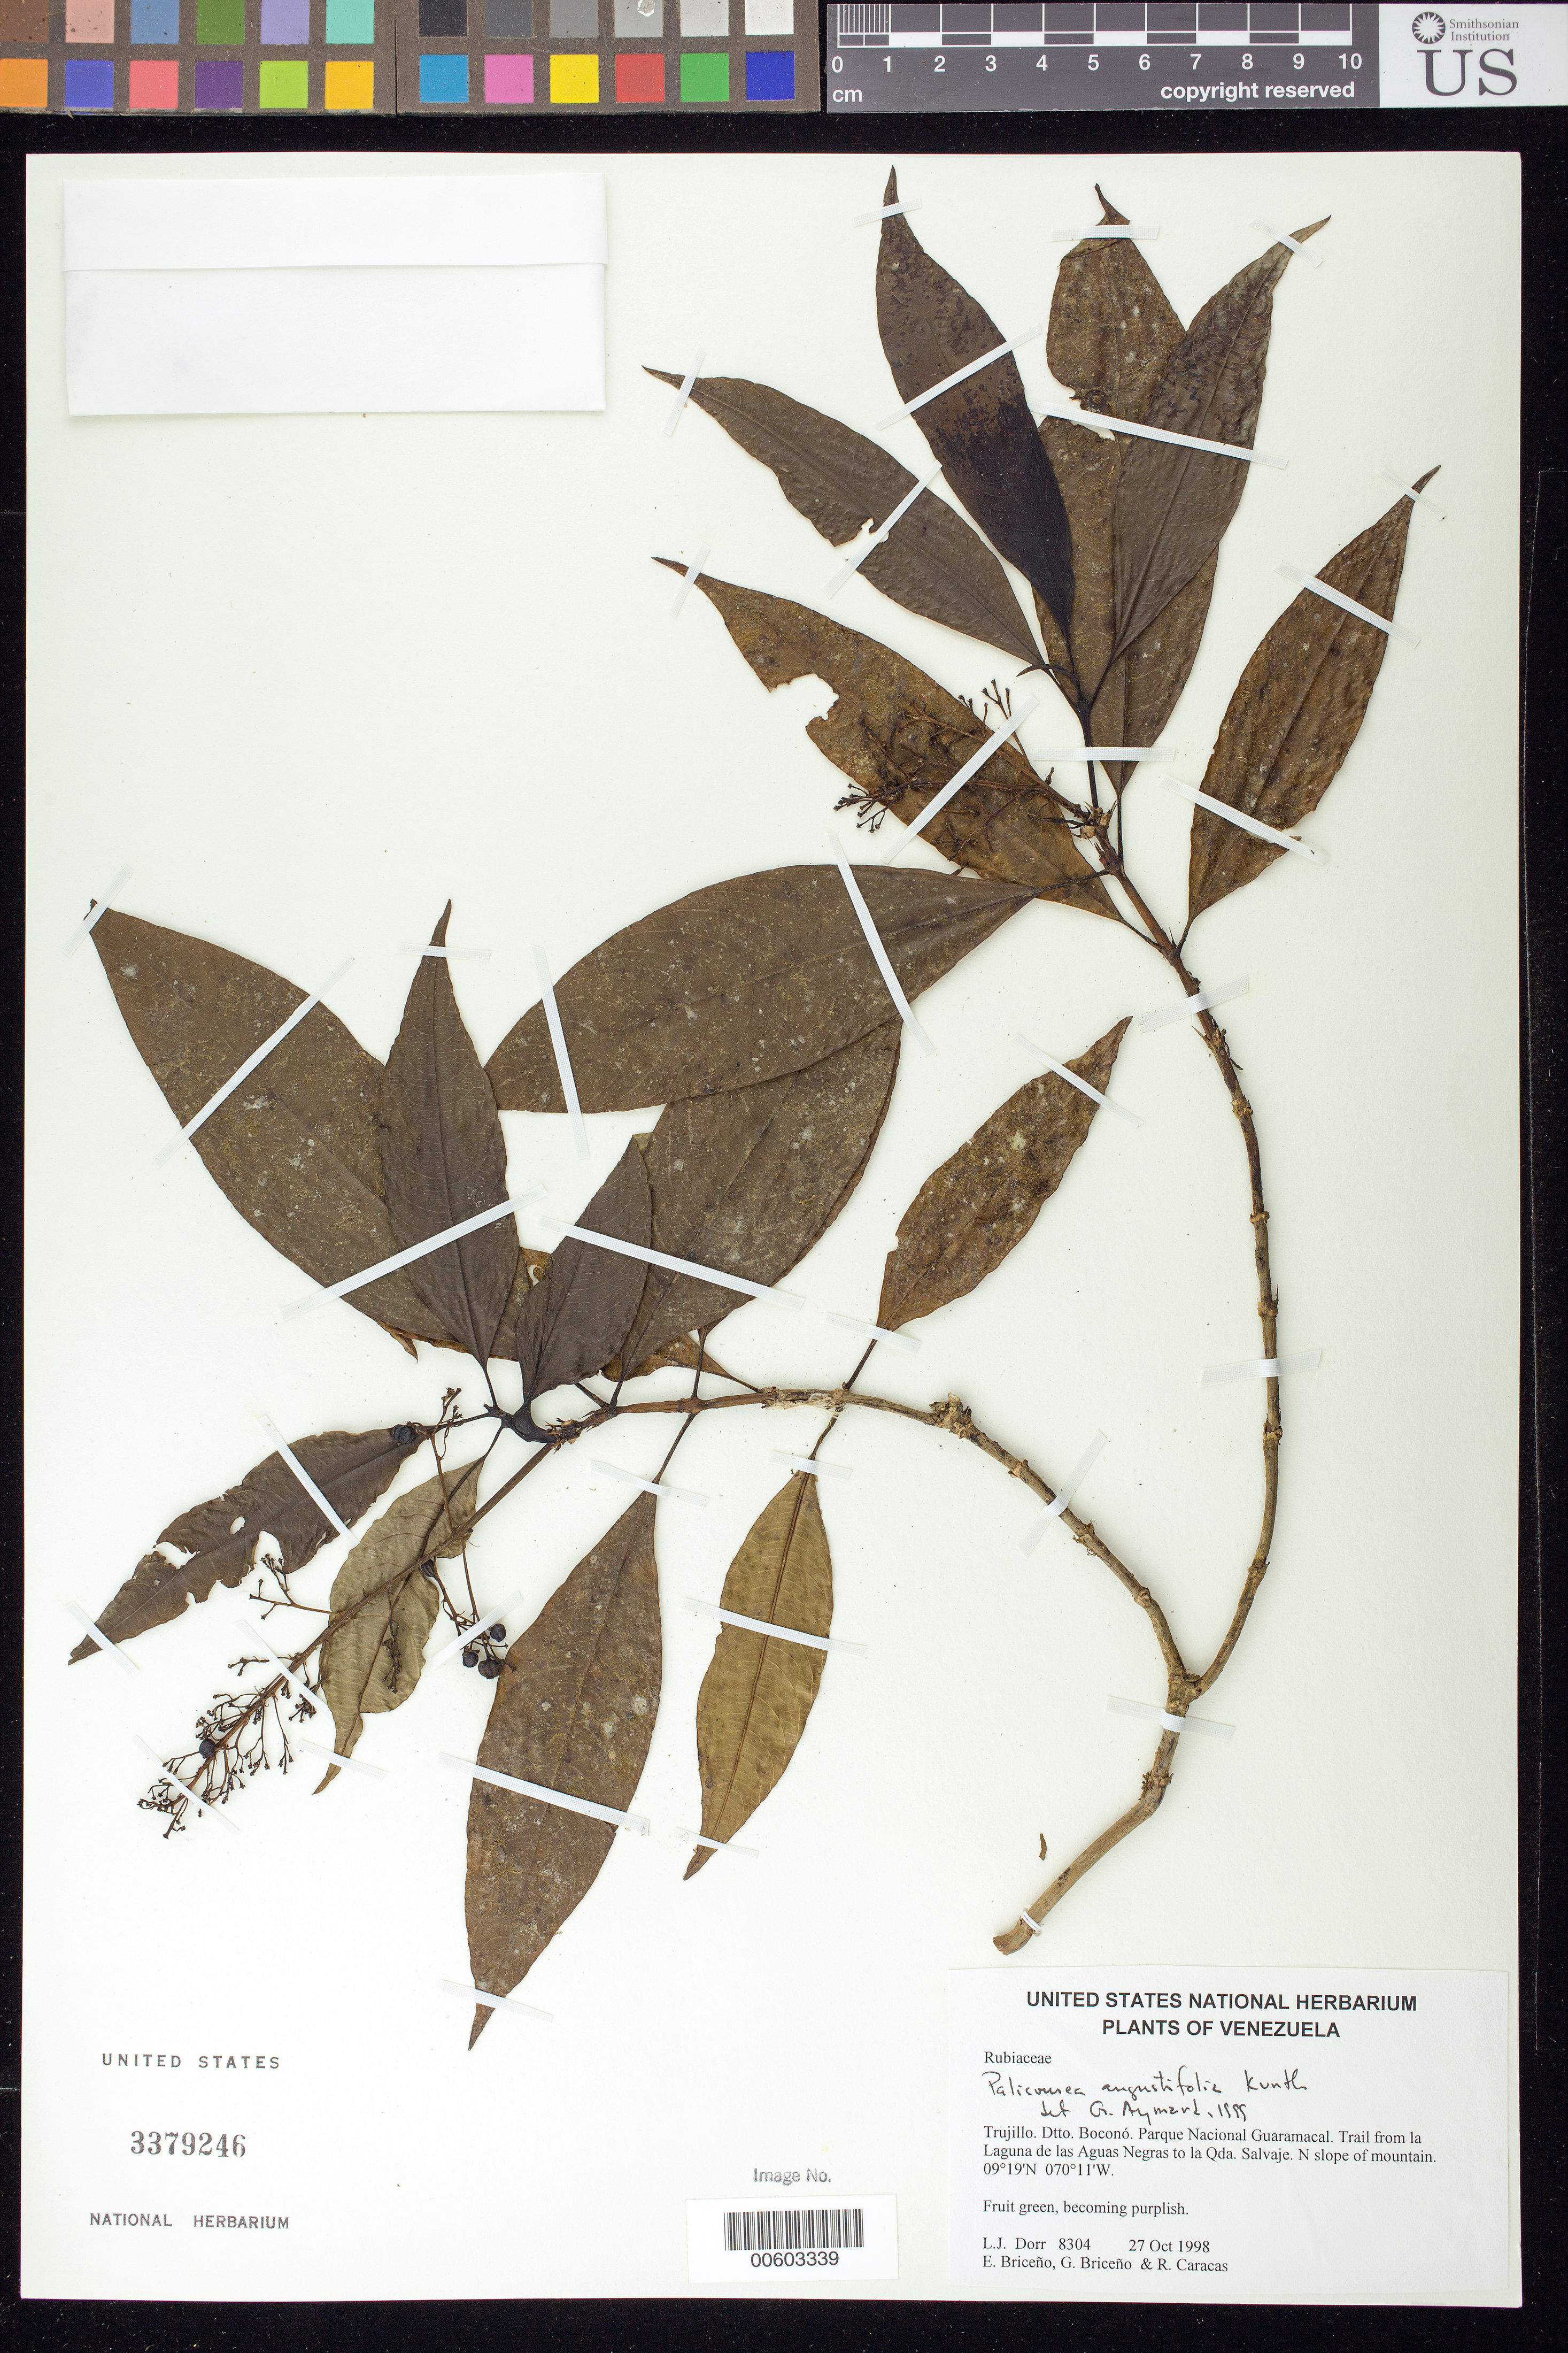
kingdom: Plantae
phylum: Tracheophyta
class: Magnoliopsida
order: Gentianales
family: Rubiaceae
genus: Palicourea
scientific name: Palicourea angustifolia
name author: Kunth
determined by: Dorr, L. J., (BOT), Smithsonian Institution - National Museum of Natural History (UNITED STATES)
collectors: L. J. Dorr, E. Briceño, G. Briceño & R. Caracas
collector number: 8304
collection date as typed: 27 Oct 1998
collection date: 1998-10-27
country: Venezuela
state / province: Trujillo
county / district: Boconó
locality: Parque Nacional Guaramacal. Trail from la Laguna de las Aguas Negras to la Qda. Salvaje. N slope of mountain.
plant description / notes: PORT, US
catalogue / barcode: US 3379246